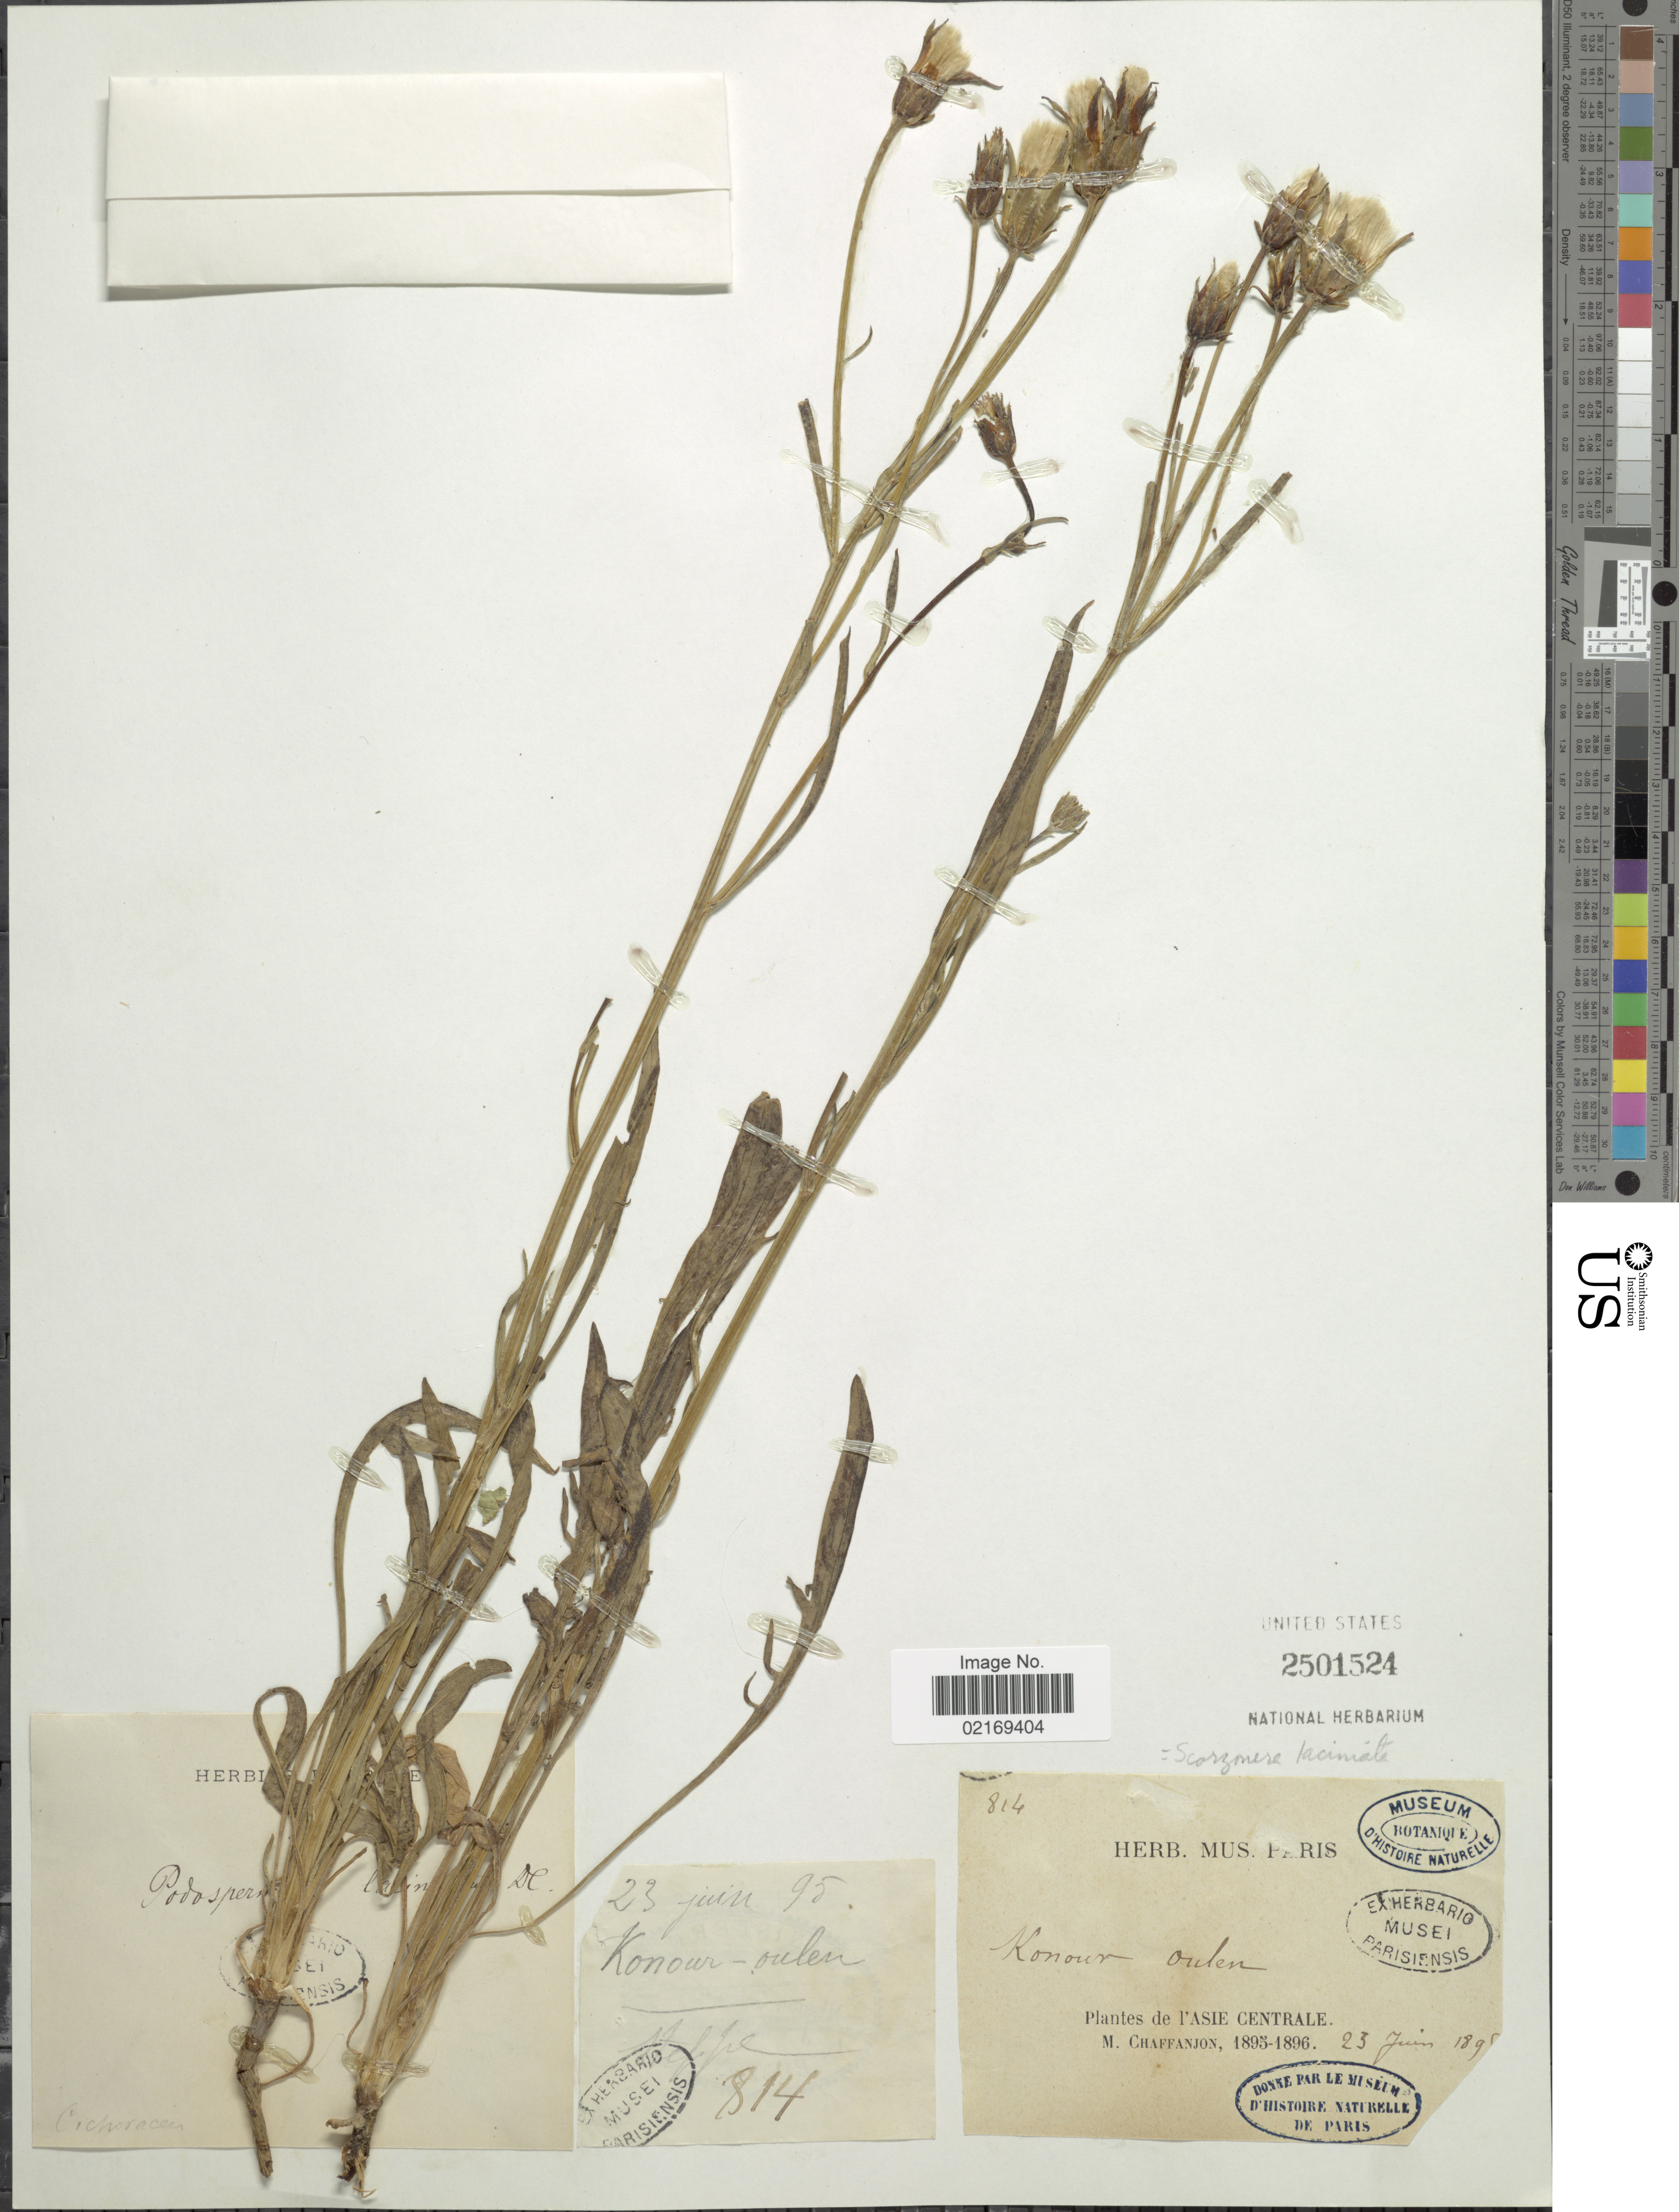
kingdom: Plantae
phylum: Tracheophyta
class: Magnoliopsida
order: Asterales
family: Asteraceae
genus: Podospermum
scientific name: Podospermum laciniatum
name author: (L.) DC.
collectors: M. Chaffanjon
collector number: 814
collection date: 1898-06-23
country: Kazakhstan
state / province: South Kazakhstan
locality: Konour oulen.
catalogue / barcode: US 2501524